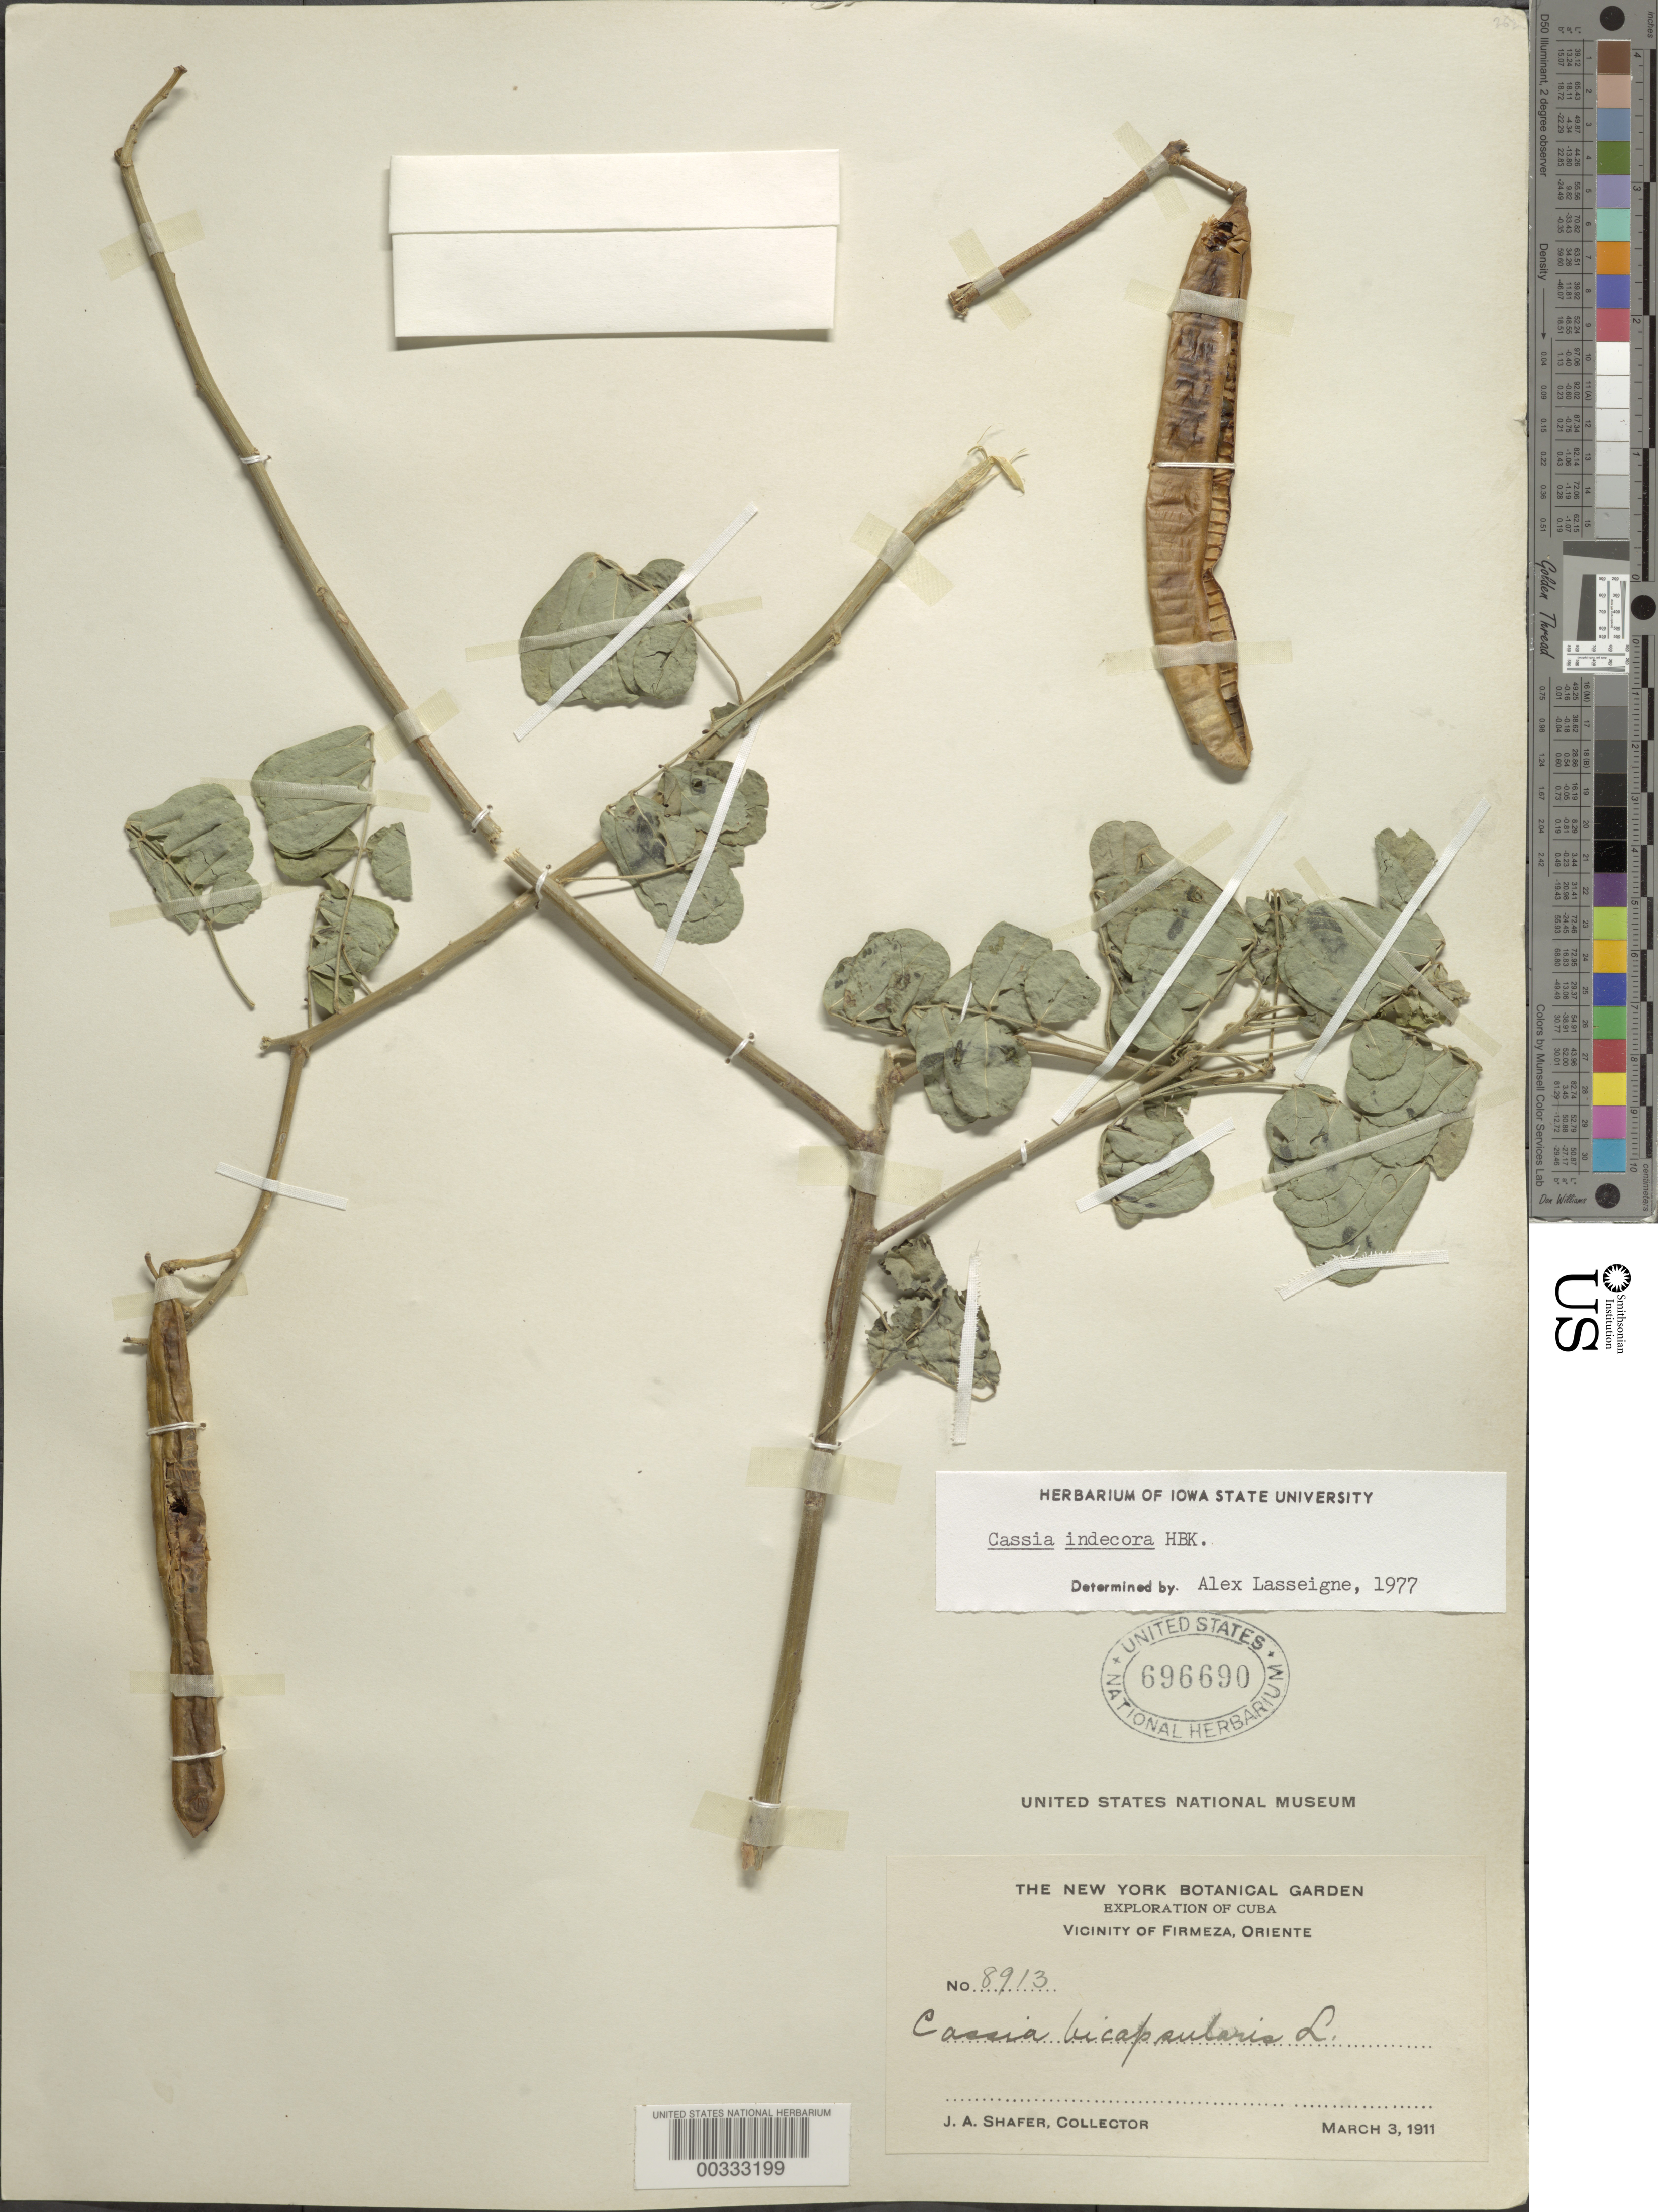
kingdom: Plantae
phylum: Tracheophyta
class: Magnoliopsida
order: Fabales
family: Fabaceae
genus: Senna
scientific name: Senna pendula var. advena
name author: (Vogel) H.S. Irwin & Barneby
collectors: J. A. Shafer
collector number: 8913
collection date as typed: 03 Mar 1911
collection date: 1911-03-03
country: Cuba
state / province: Oriente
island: Greater Antilles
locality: Vicinity of firmeza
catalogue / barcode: US 696690